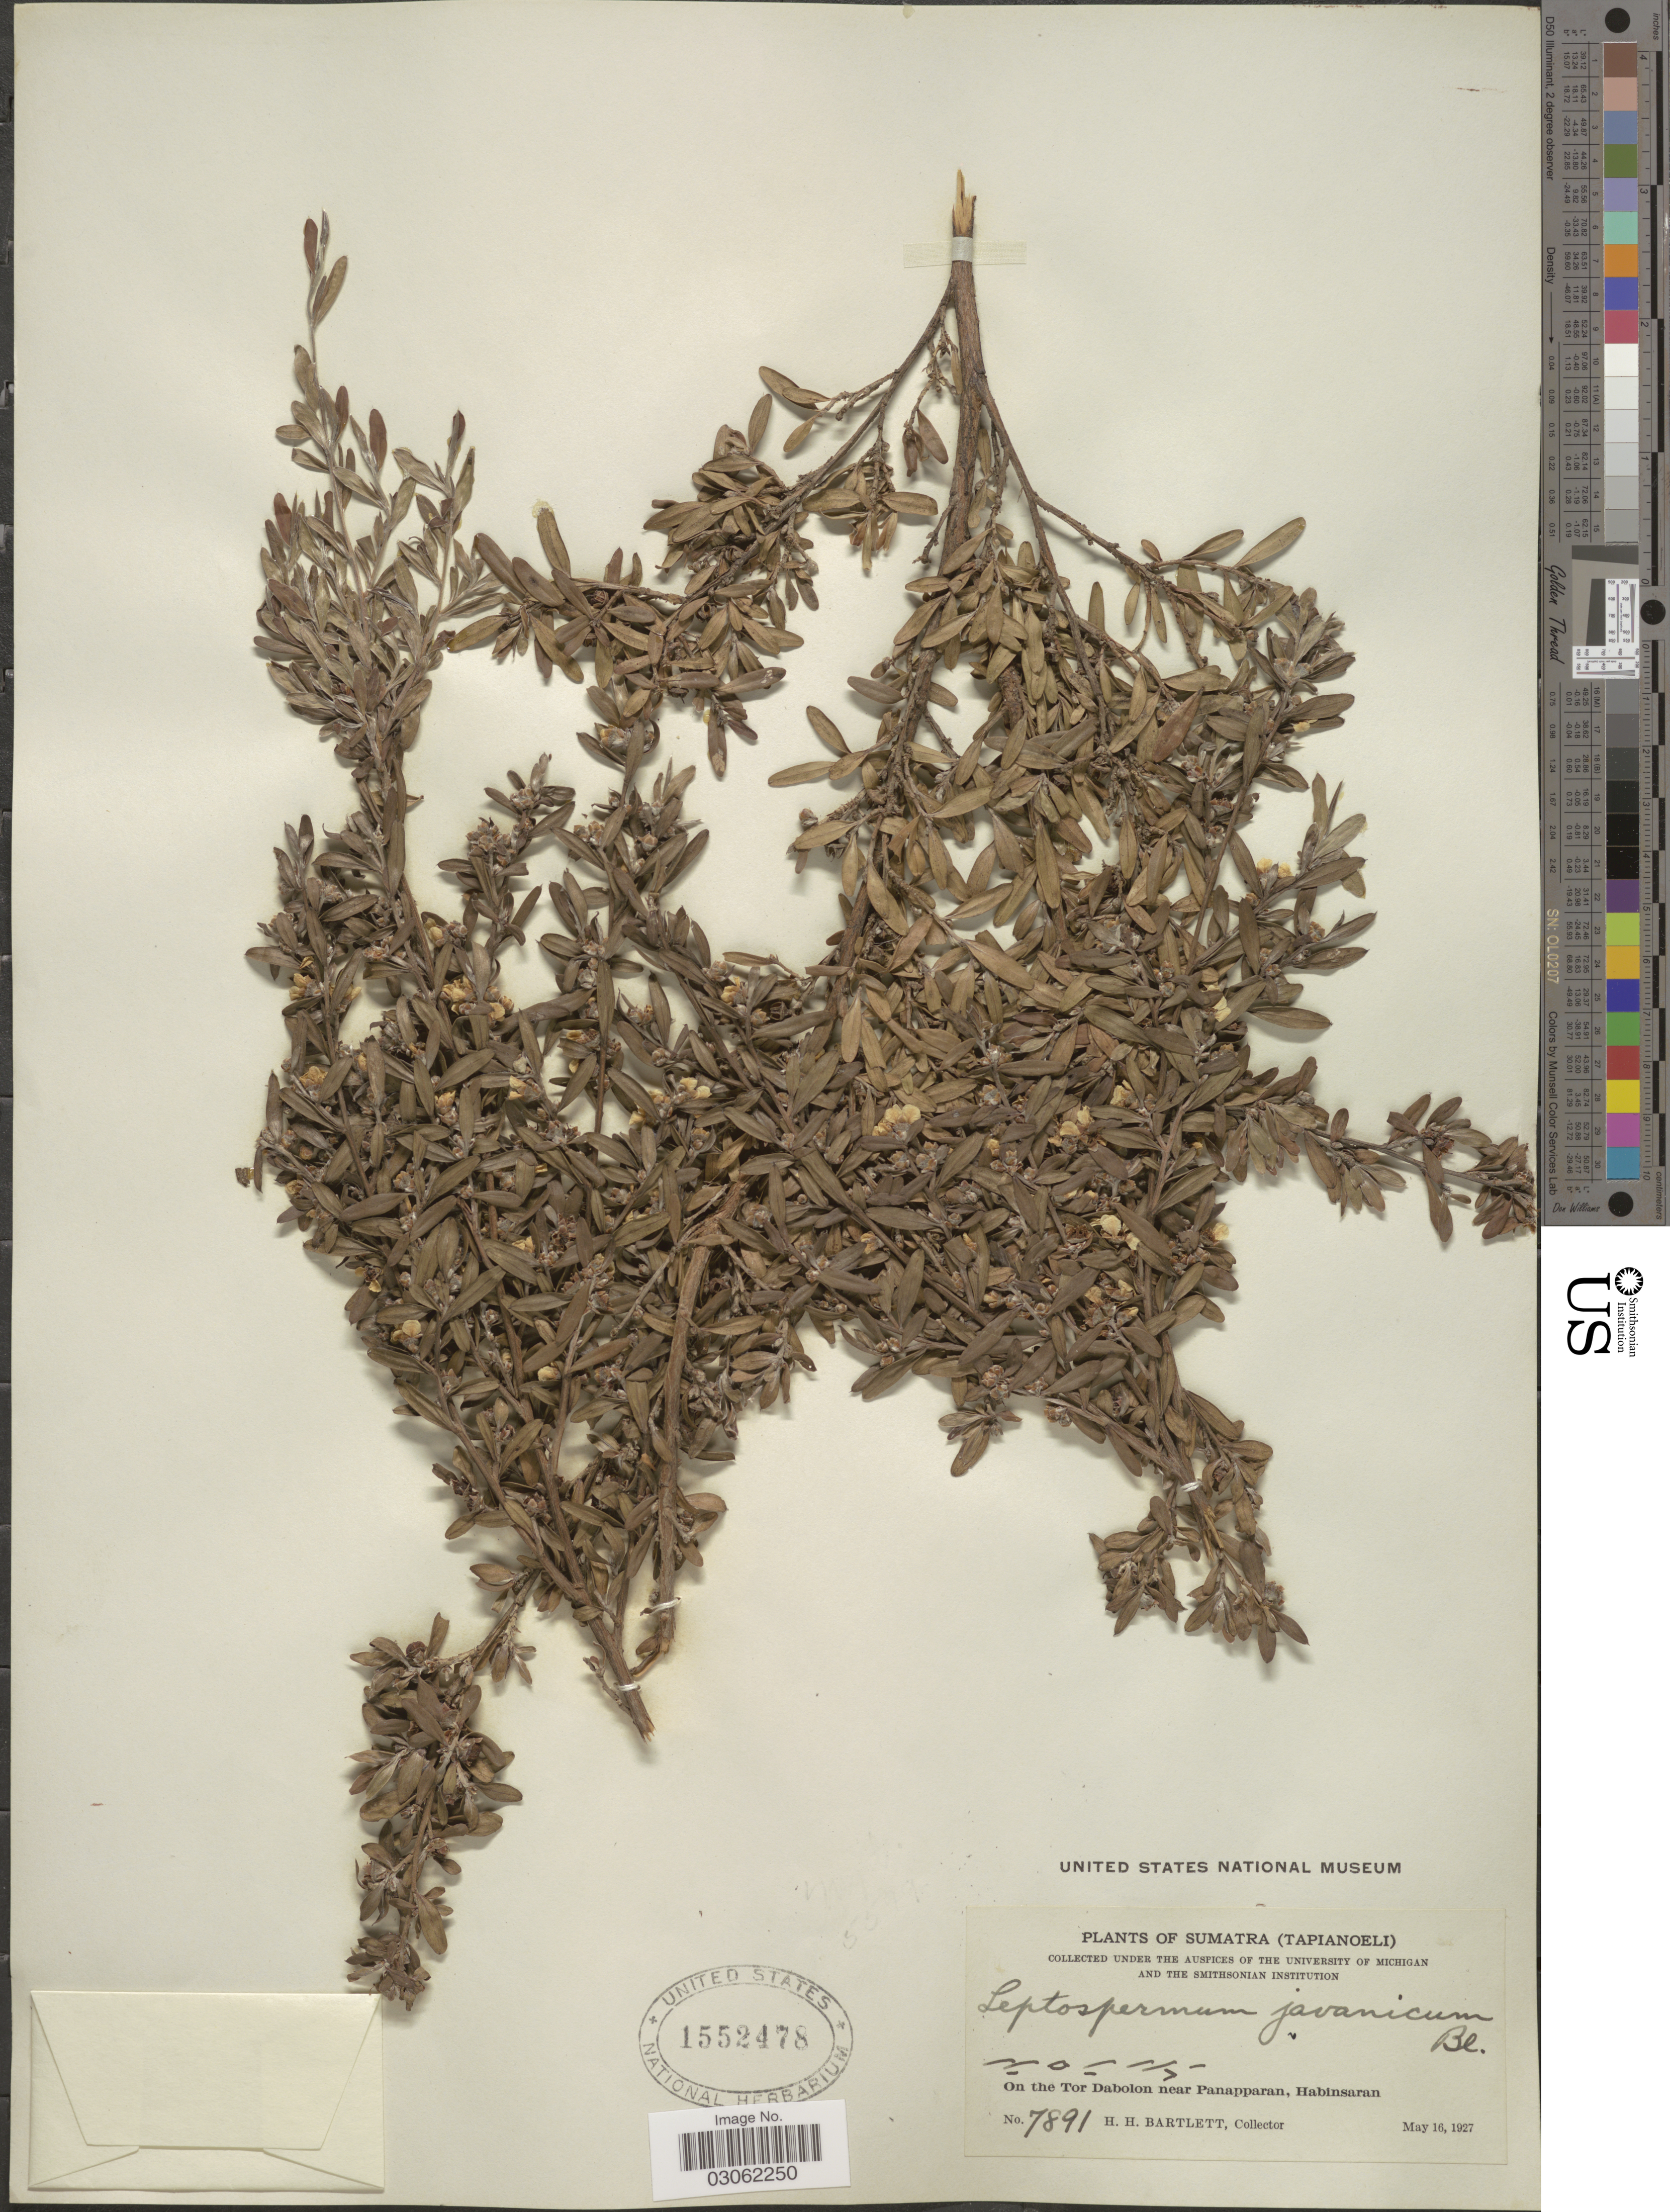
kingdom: Plantae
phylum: Tracheophyta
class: Magnoliopsida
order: Myrtales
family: Myrtaceae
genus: Leptospermum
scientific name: Leptospermum javanicum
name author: Blume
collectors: H. H. Bartlett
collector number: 7891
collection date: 1927-05-16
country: Indonesia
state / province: Sumatra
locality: Tapianoeli. On the Tor Dabolon near Panapparan, Habinsaran.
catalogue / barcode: US 1552478